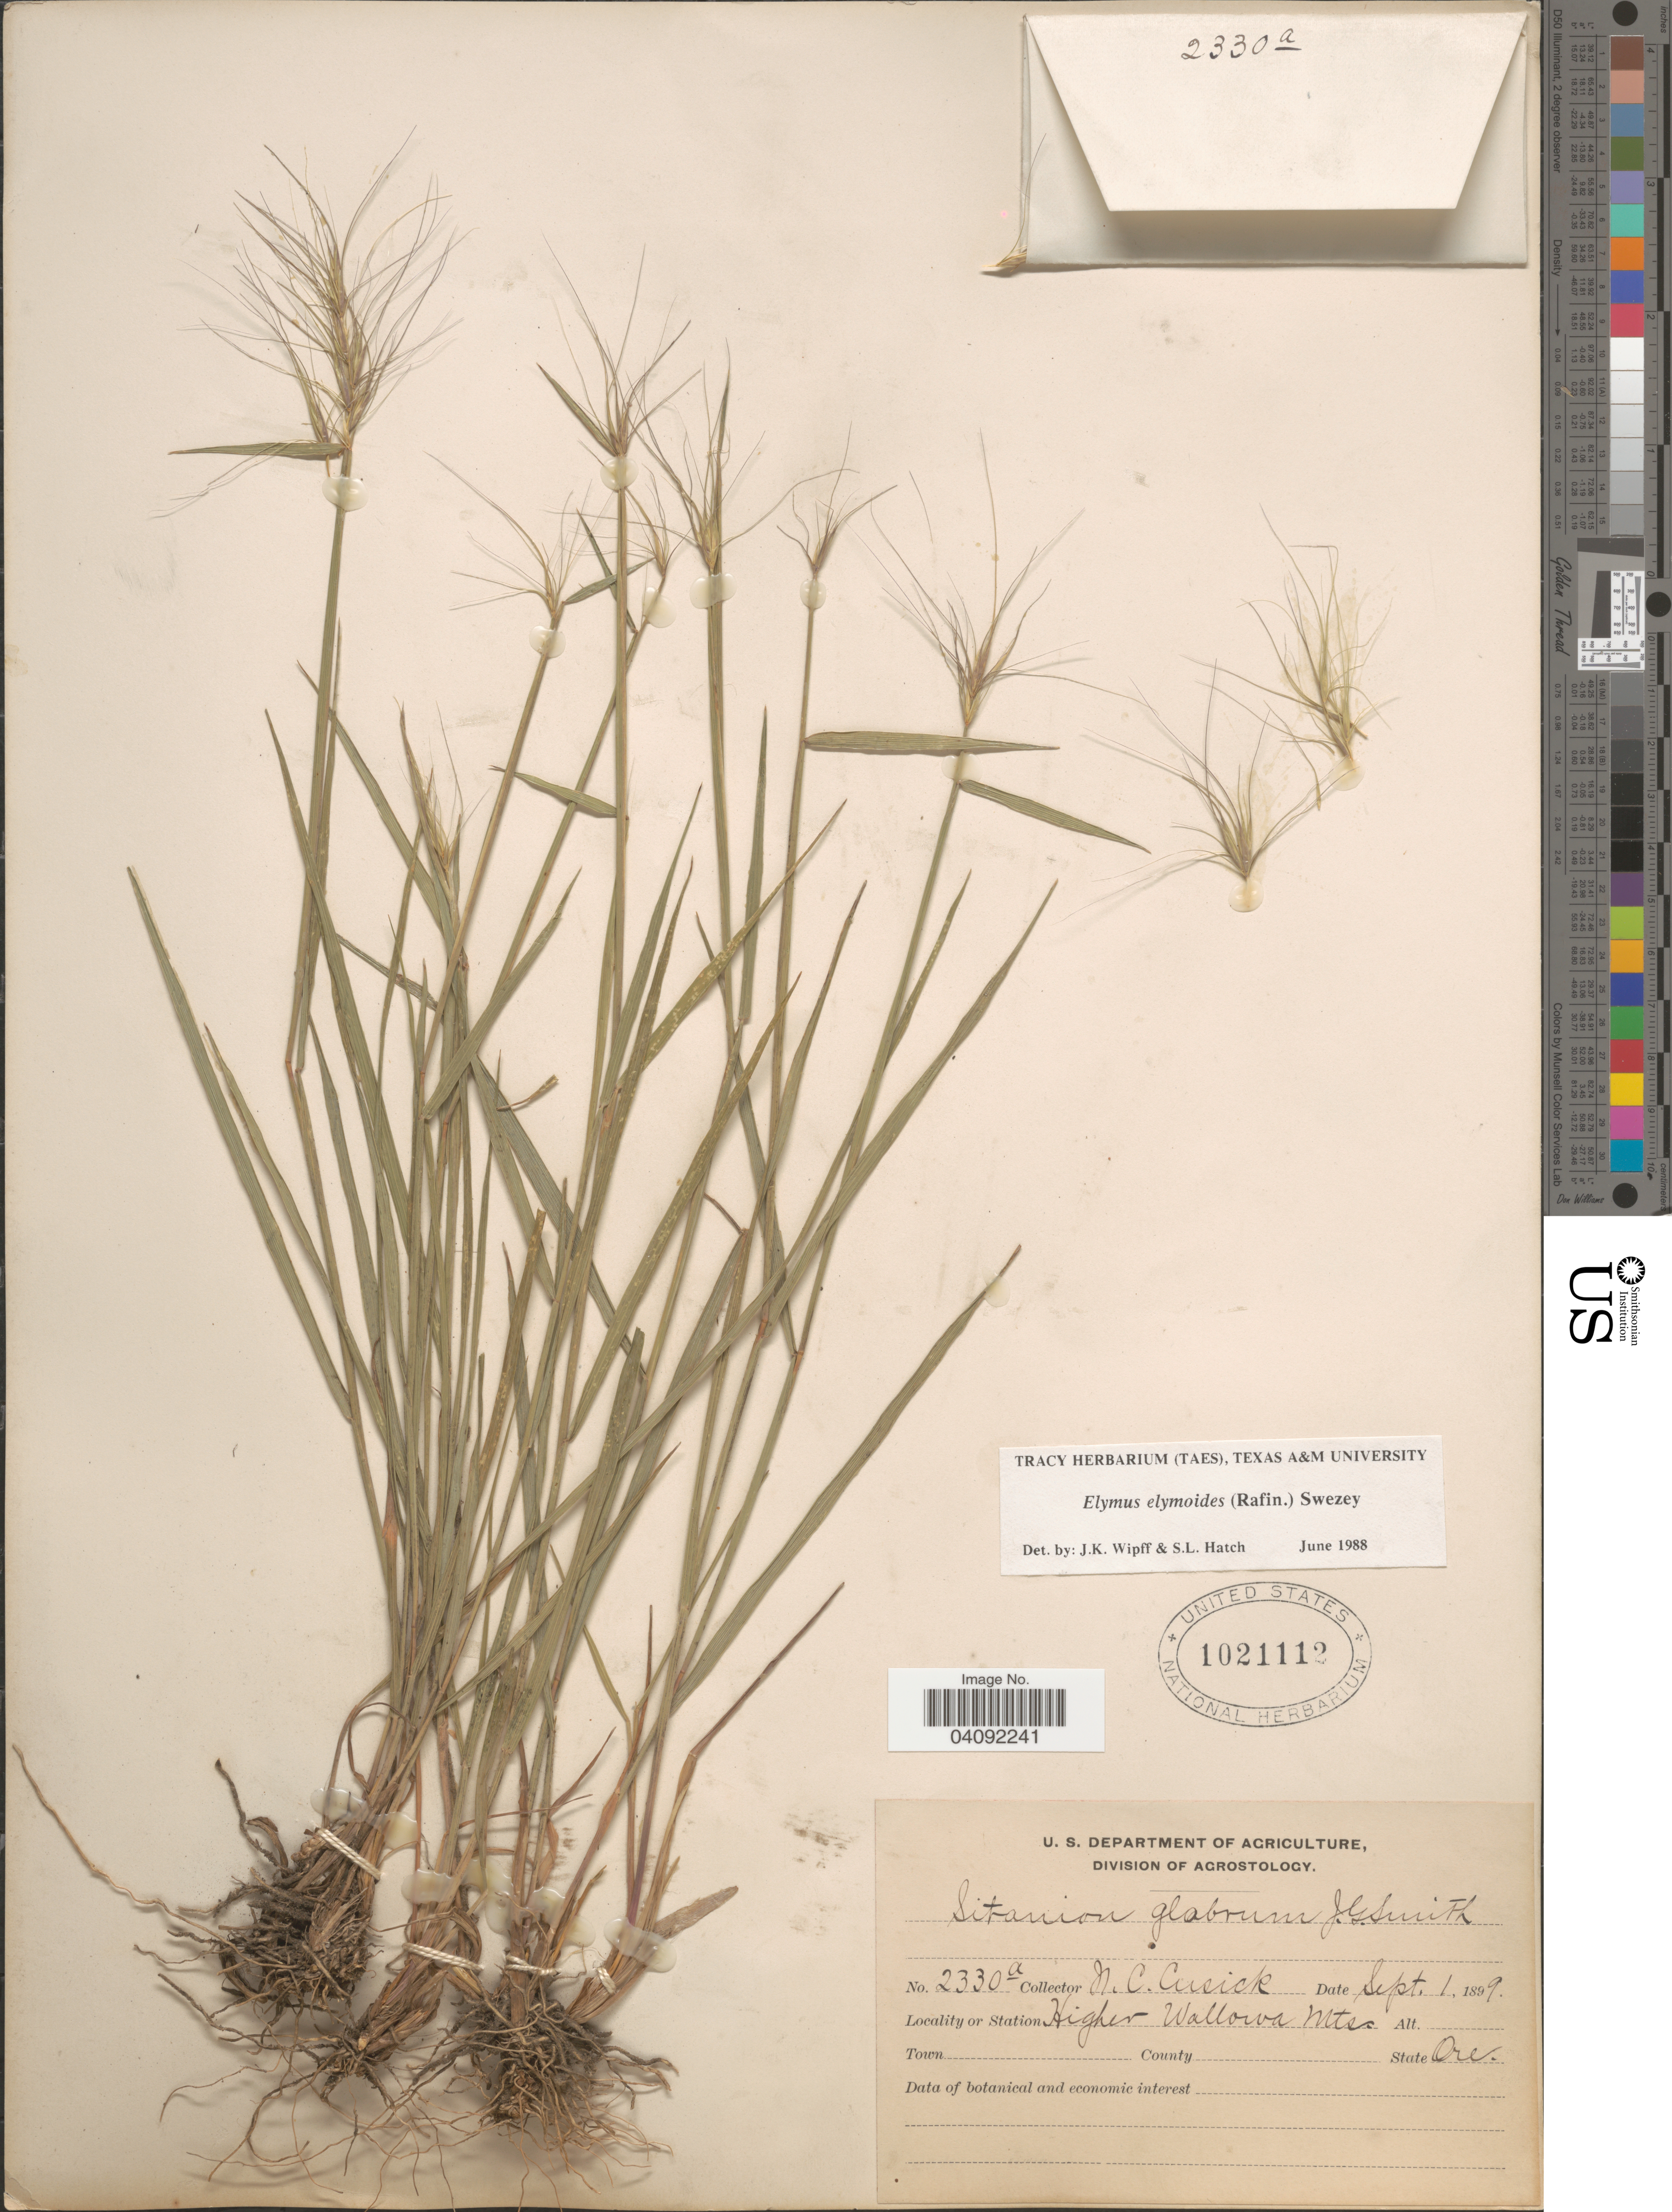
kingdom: Plantae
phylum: Tracheophyta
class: Liliopsida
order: Poales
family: Poaceae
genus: Elymus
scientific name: Elymus elymoides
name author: (Raf.) Swezey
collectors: W. C. Cusick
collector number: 2330a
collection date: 1899-09-01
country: United States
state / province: Oregon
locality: Higher Wallowa Mts.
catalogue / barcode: US 1021112